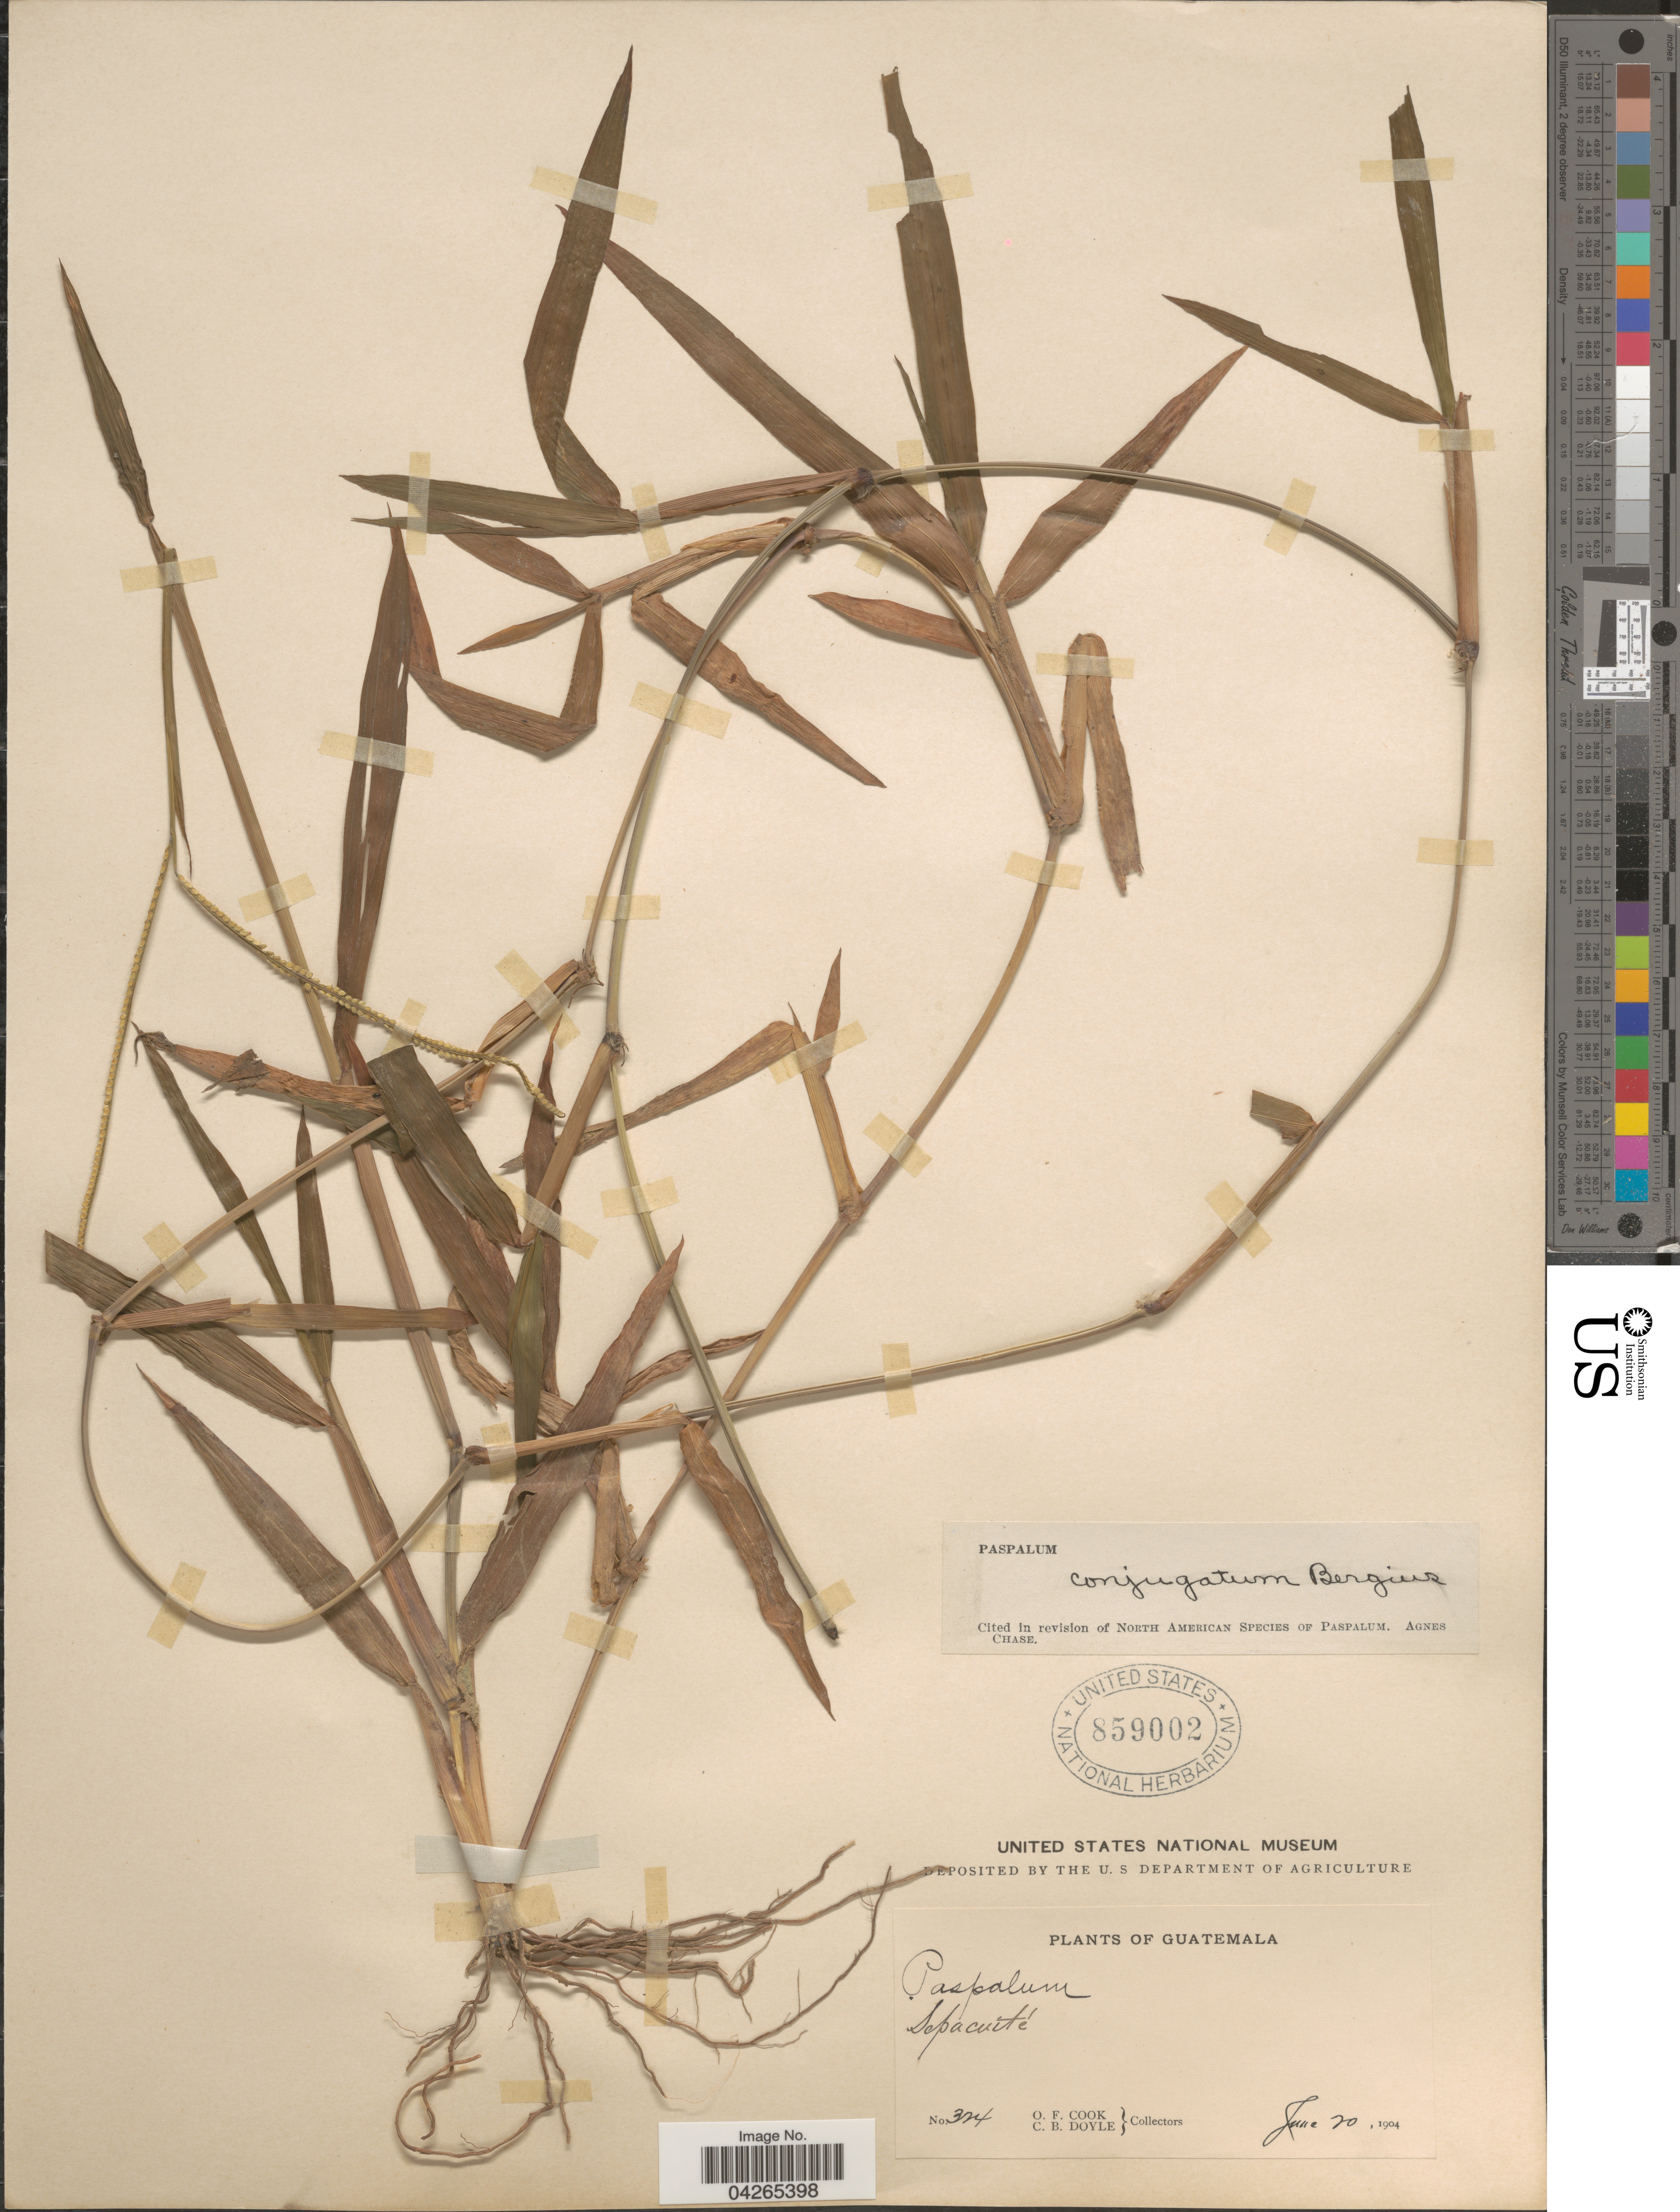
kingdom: Plantae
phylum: Tracheophyta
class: Liliopsida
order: Poales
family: Poaceae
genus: Paspalum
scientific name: Paspalum conjugatum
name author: P.J. Bergius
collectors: O. F. Cook & C. Doyle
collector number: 324*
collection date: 1904-06-20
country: Guatemala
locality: Sepacuité.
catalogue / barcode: US 859002